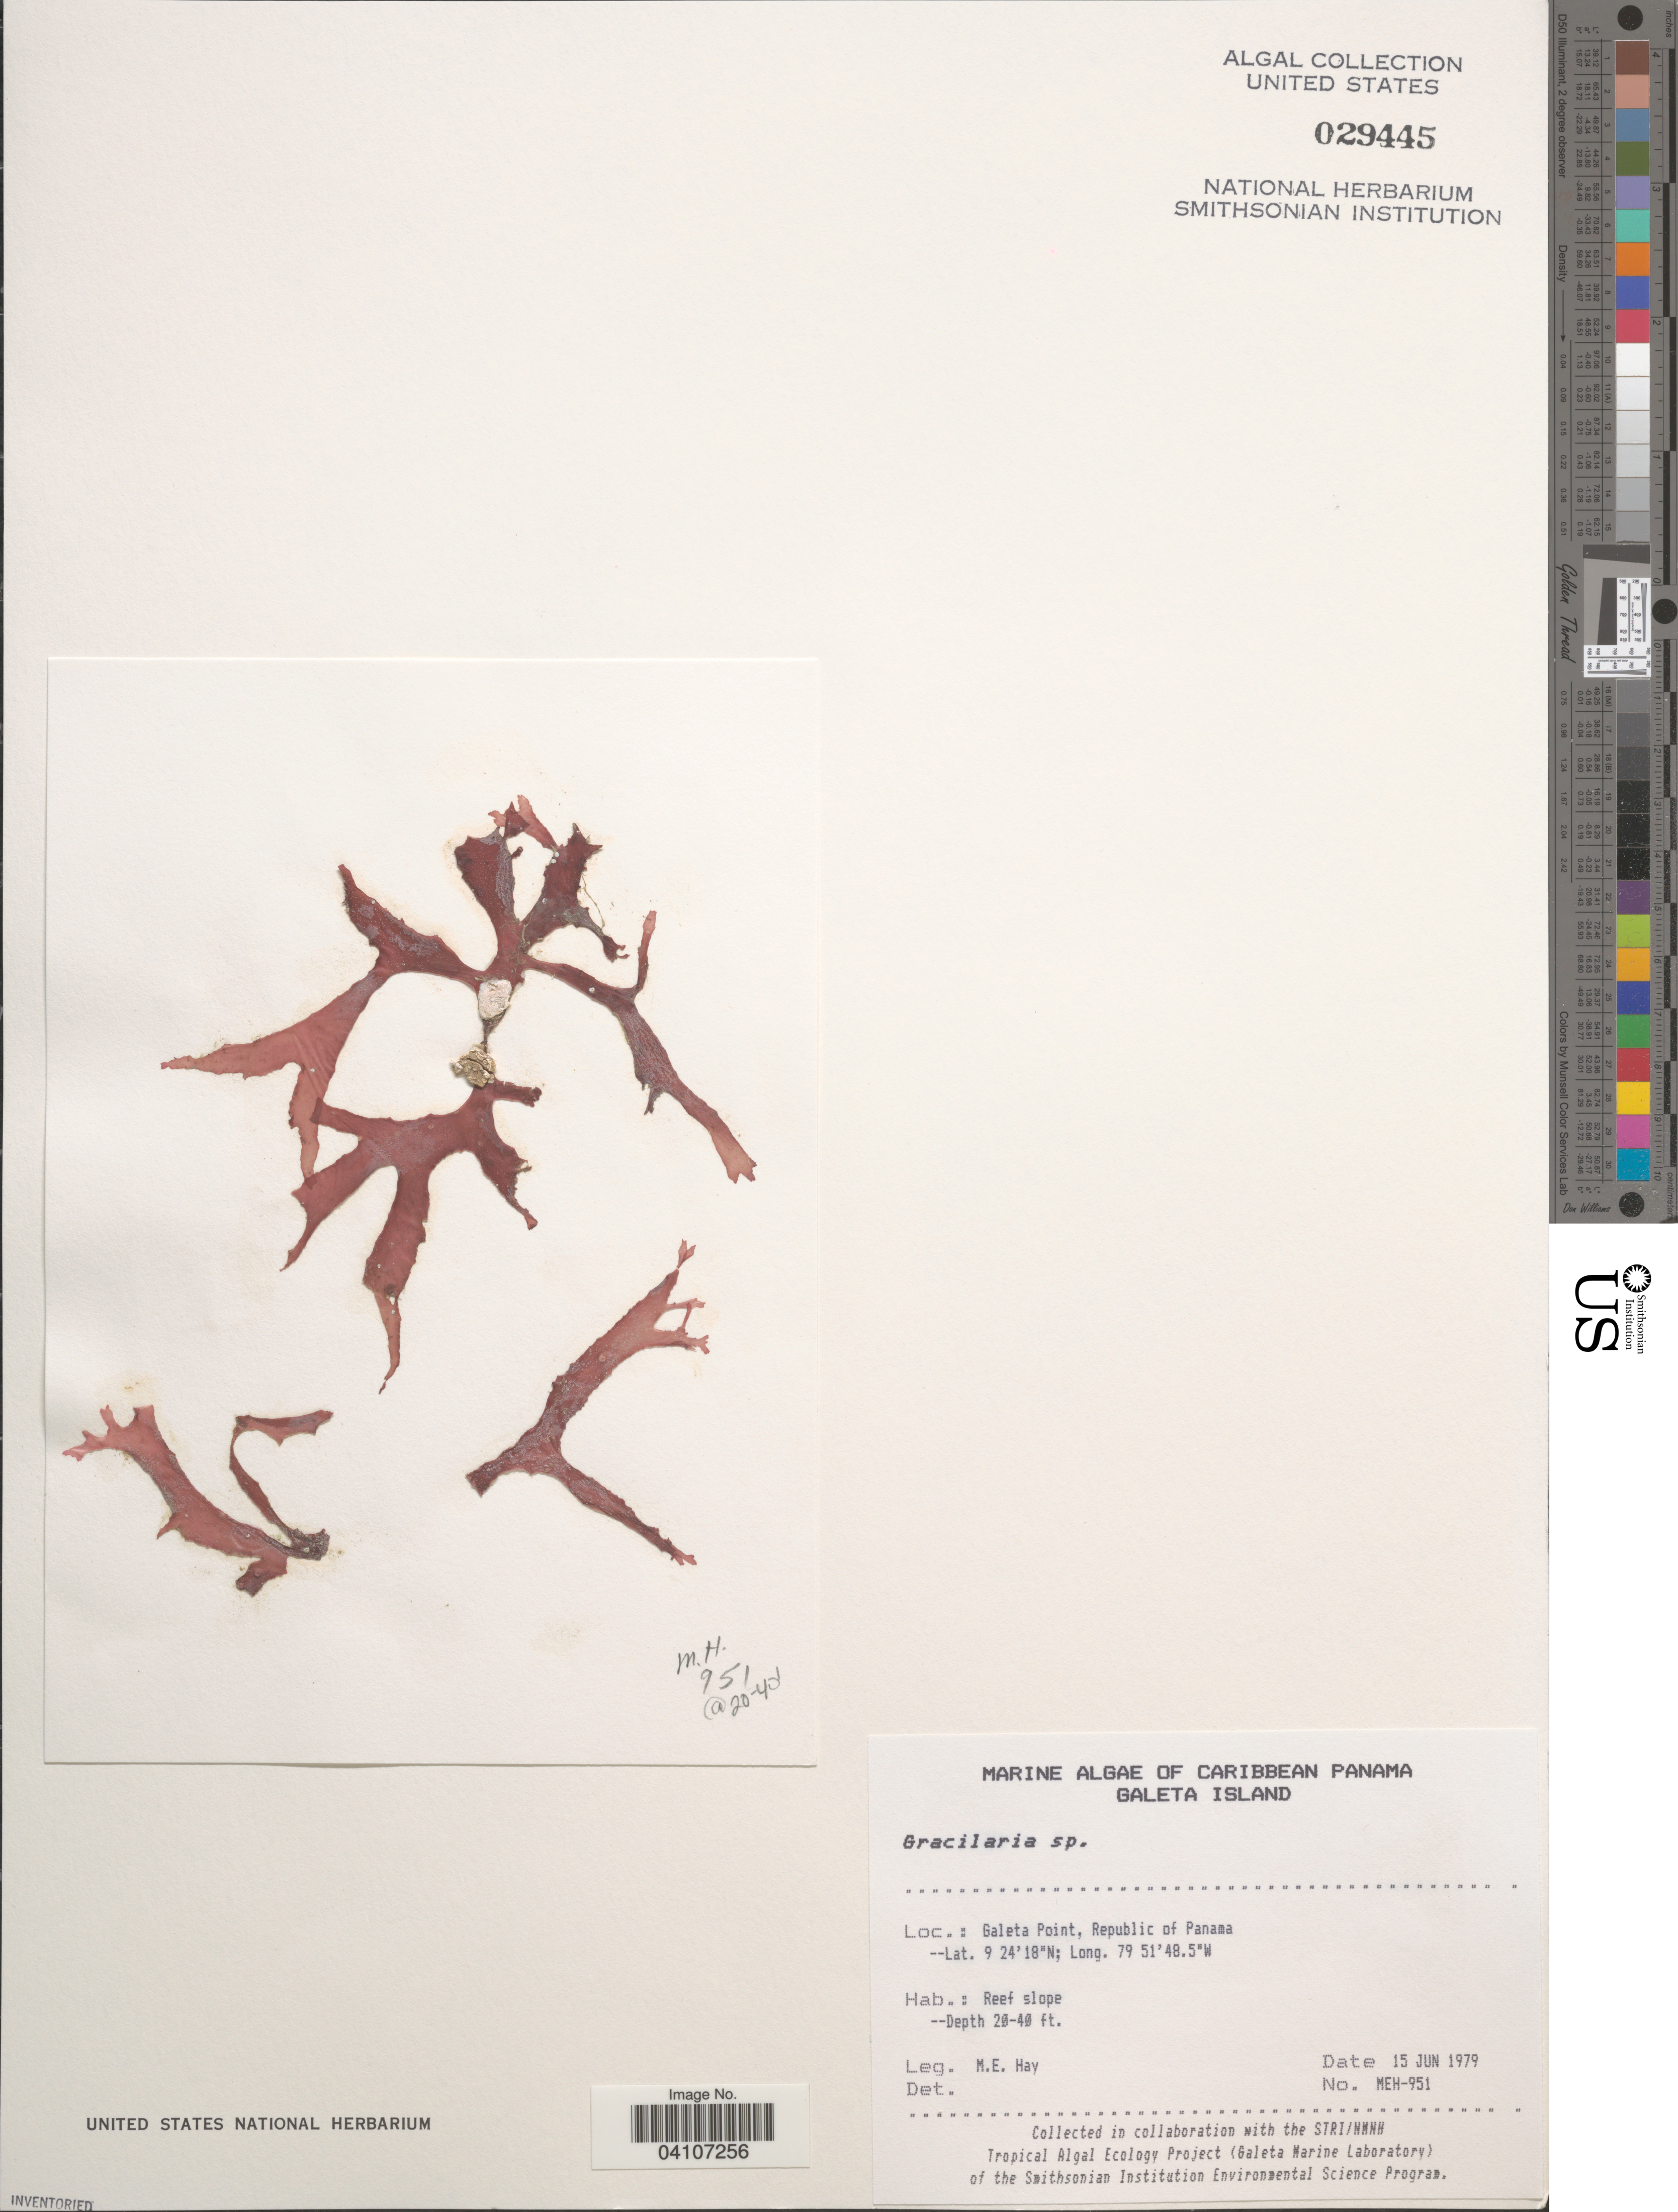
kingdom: Plantae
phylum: Rhodophyta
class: Florideophyceae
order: Gracilariales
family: Gracilariaceae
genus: Gracilaria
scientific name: Gracilaria sp.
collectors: M. E. Hay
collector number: MEH-951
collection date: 1979-06-15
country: Panama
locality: Caribbean Panama. Galeta Island. Galeta Point, Republic of Panama.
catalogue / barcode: US 29445